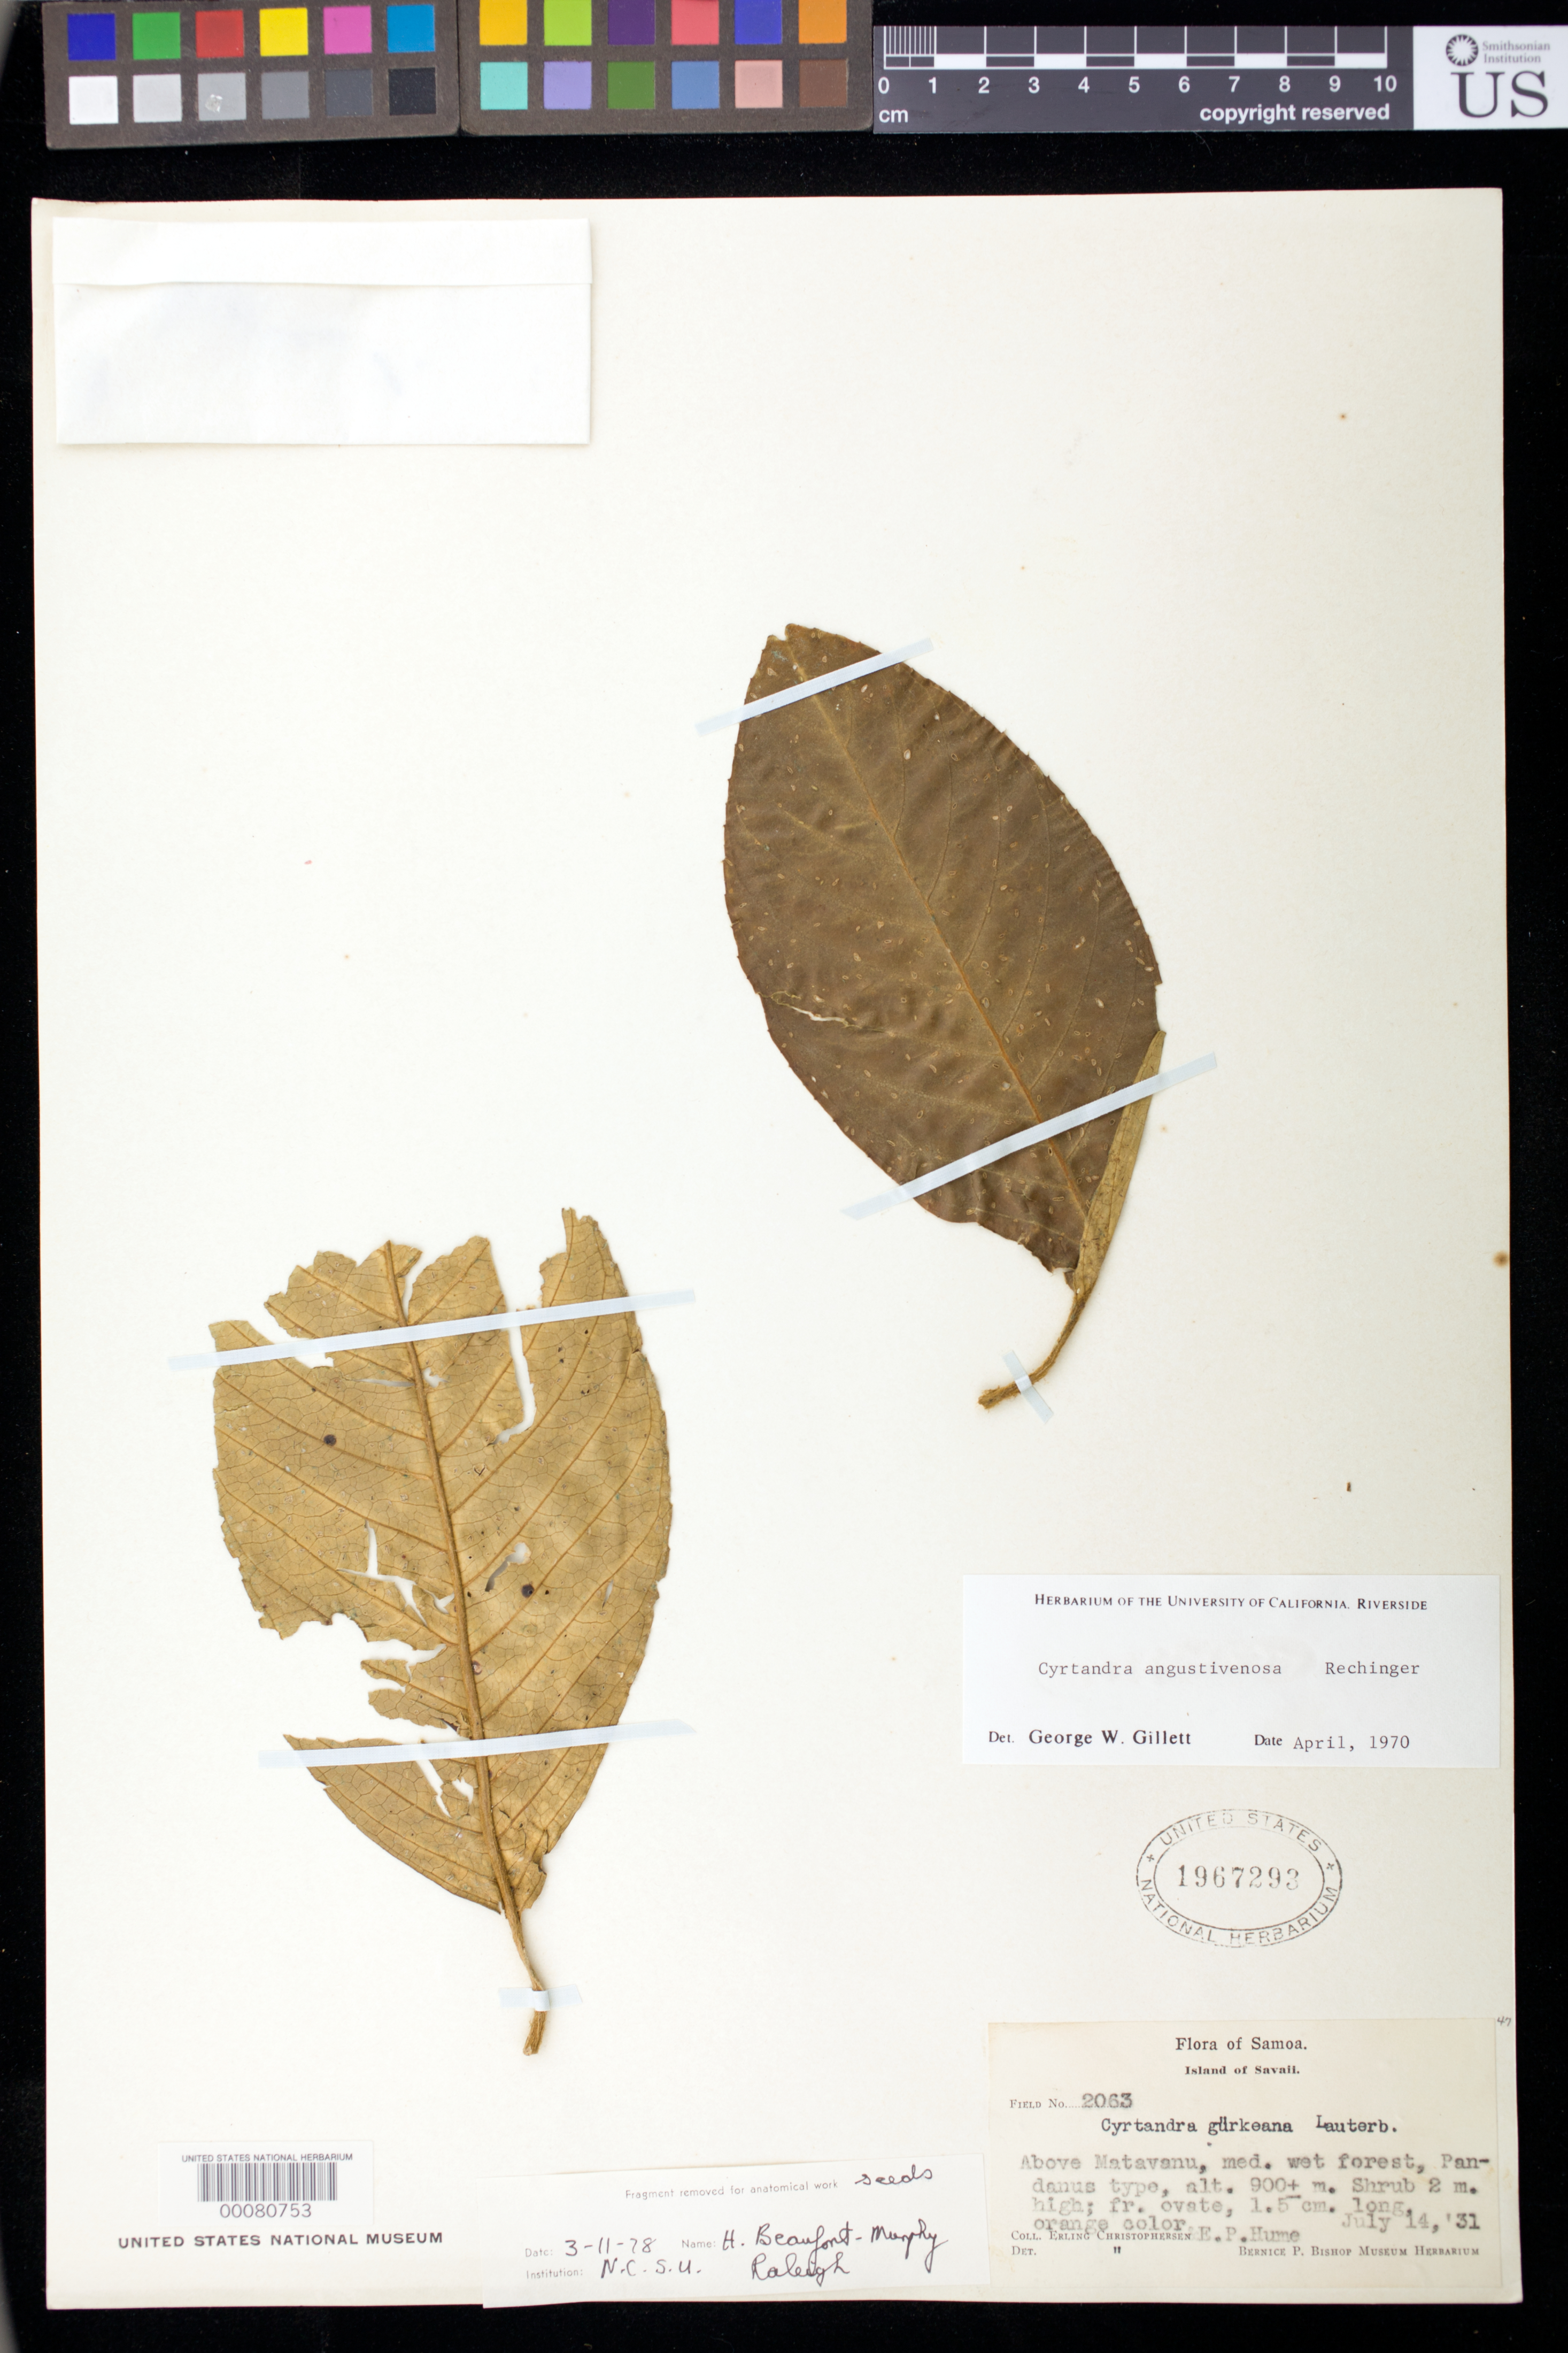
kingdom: Plantae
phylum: Tracheophyta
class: Magnoliopsida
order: Lamiales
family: Gesneriaceae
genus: Cyrtandra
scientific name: Cyrtandra angustivenosa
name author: Rech.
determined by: Gillett, G. W.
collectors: E. Christophersen & E. P. Hume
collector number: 2063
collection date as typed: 14 Jul 1931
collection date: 1931-07-14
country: Samoa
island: Savai'i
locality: Savaii, above Matavanu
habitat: Med wet forest, pandanus type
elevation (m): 900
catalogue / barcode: US 1967293